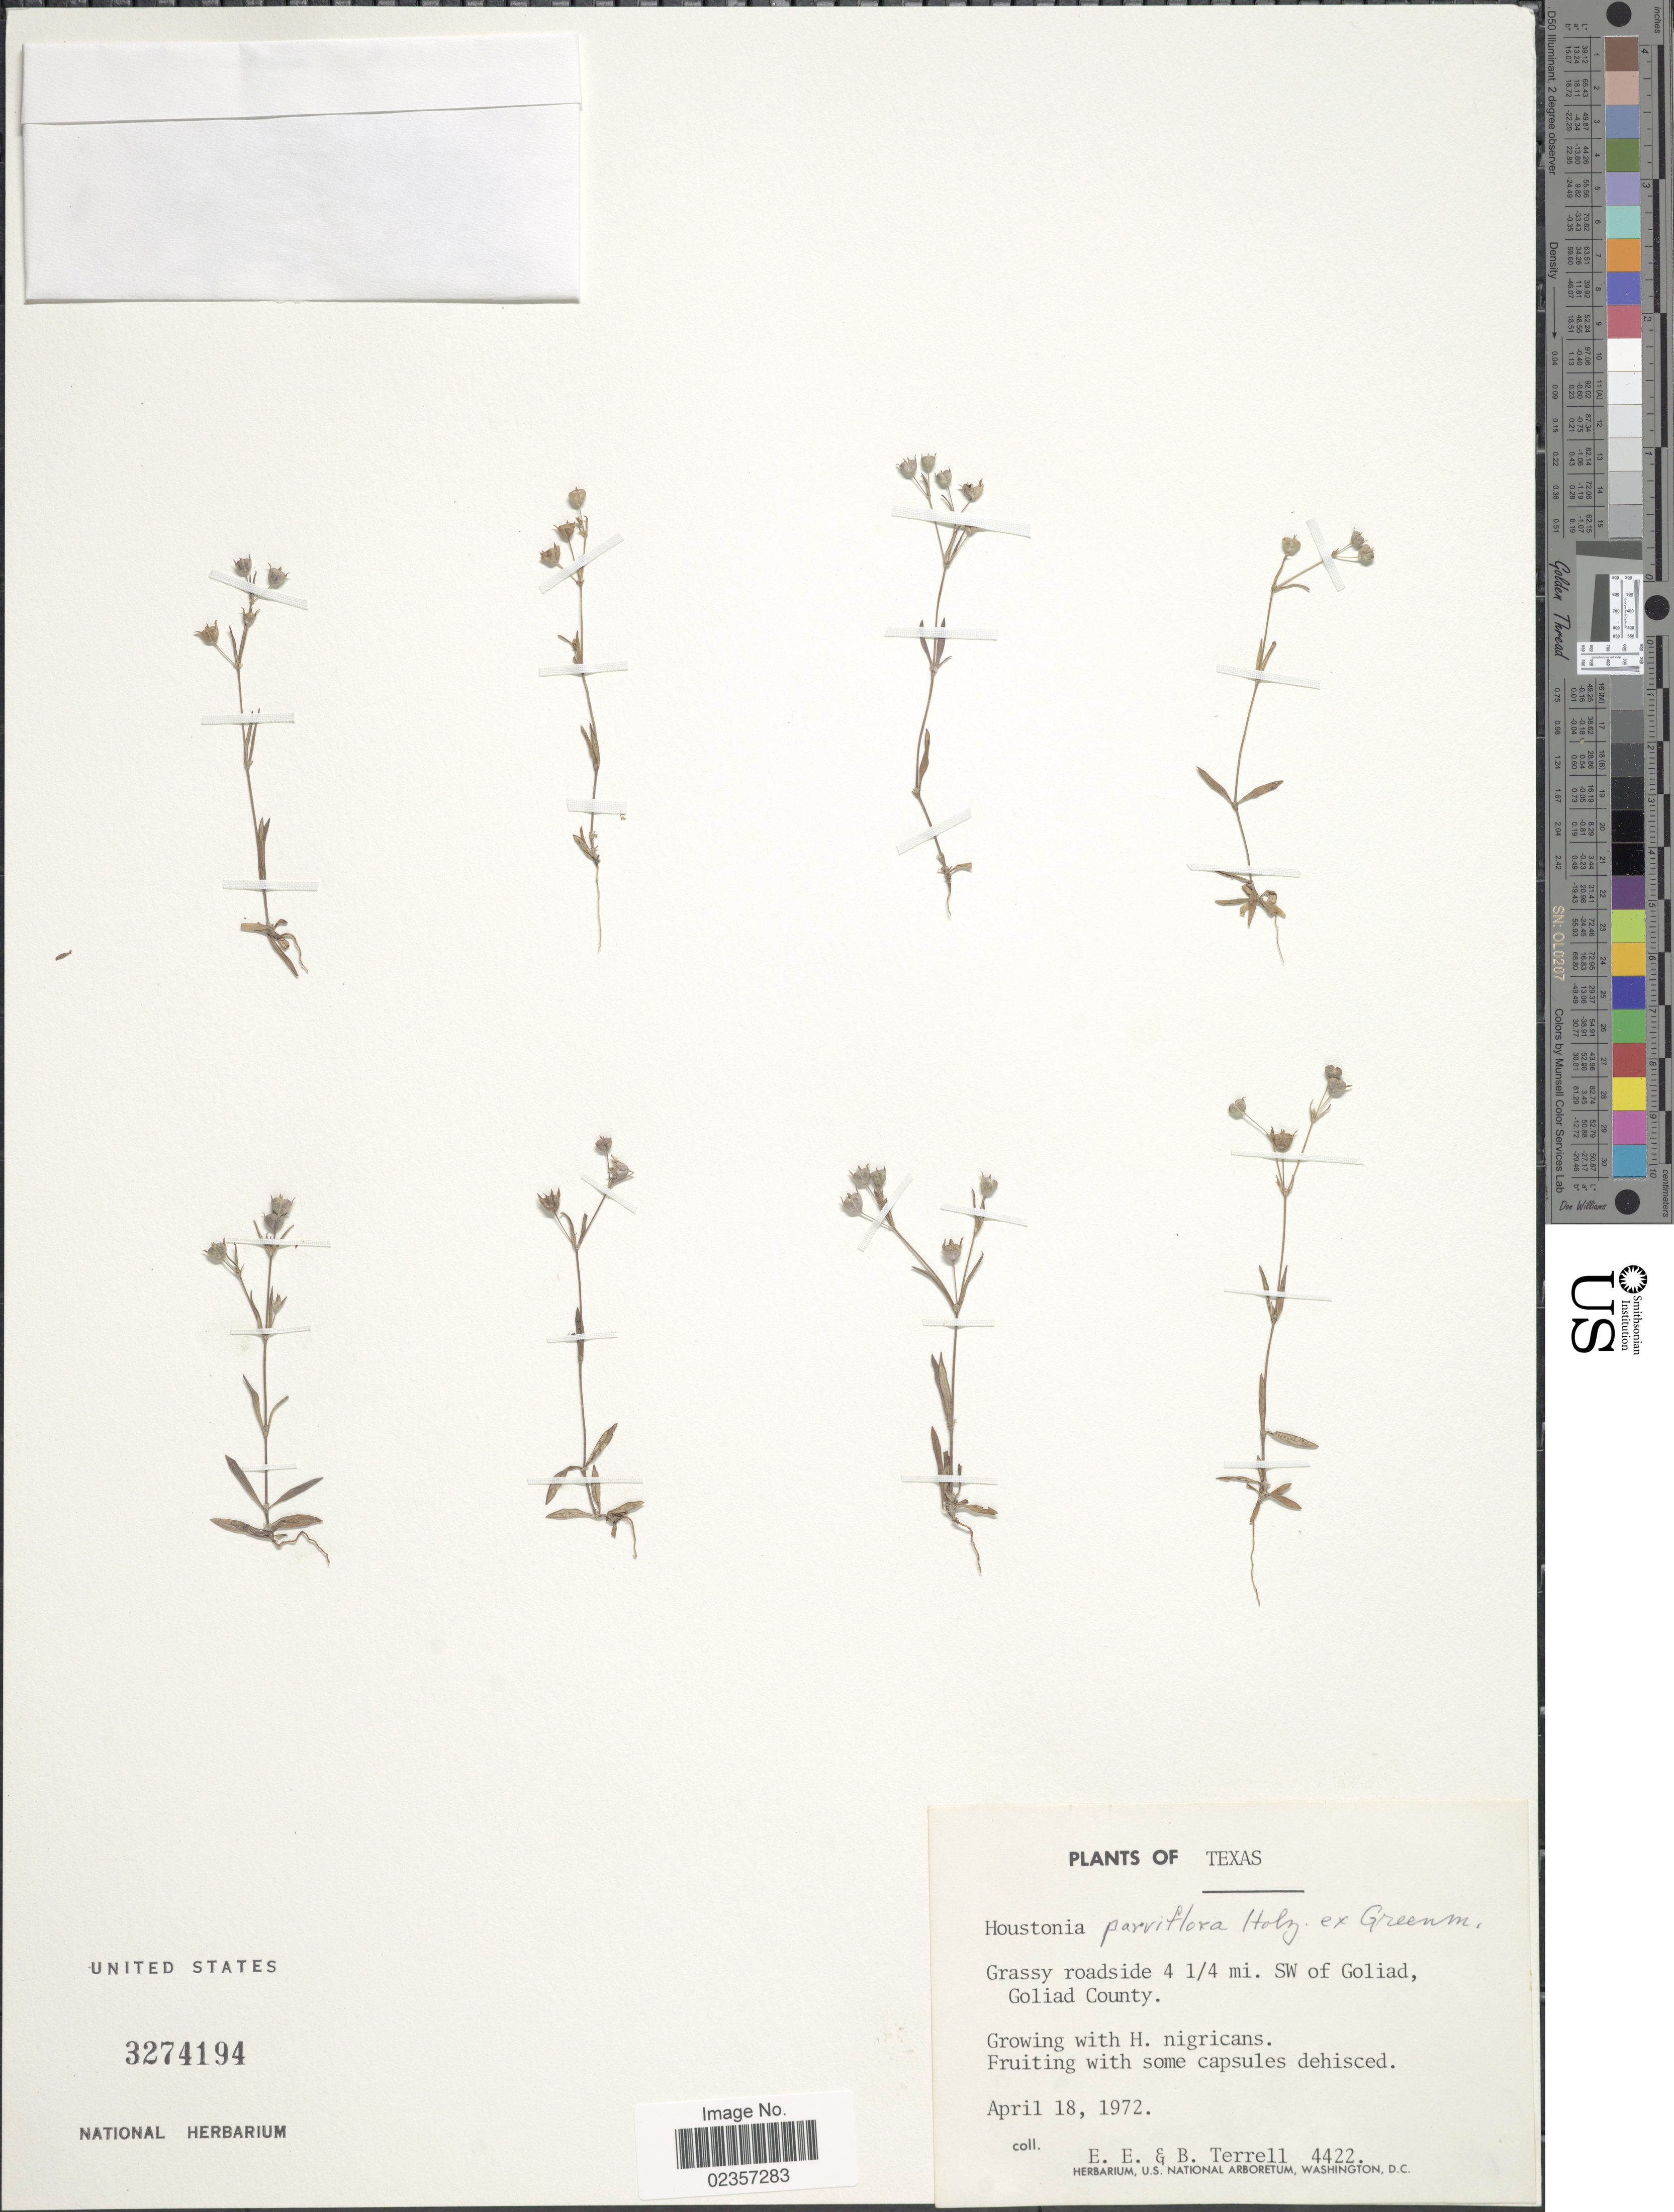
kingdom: Plantae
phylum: Tracheophyta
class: Magnoliopsida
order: Gentianales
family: Rubiaceae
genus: Houstonia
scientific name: Houstonia parviflora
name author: Holz. ex Greenm.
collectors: E. Terrel & B. Terrell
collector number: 4422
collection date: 1972-04-18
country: United States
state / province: Texas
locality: Grassy roadsid 4 ¼ mi. SW of Goliad, Goliad County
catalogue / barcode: US 3274194